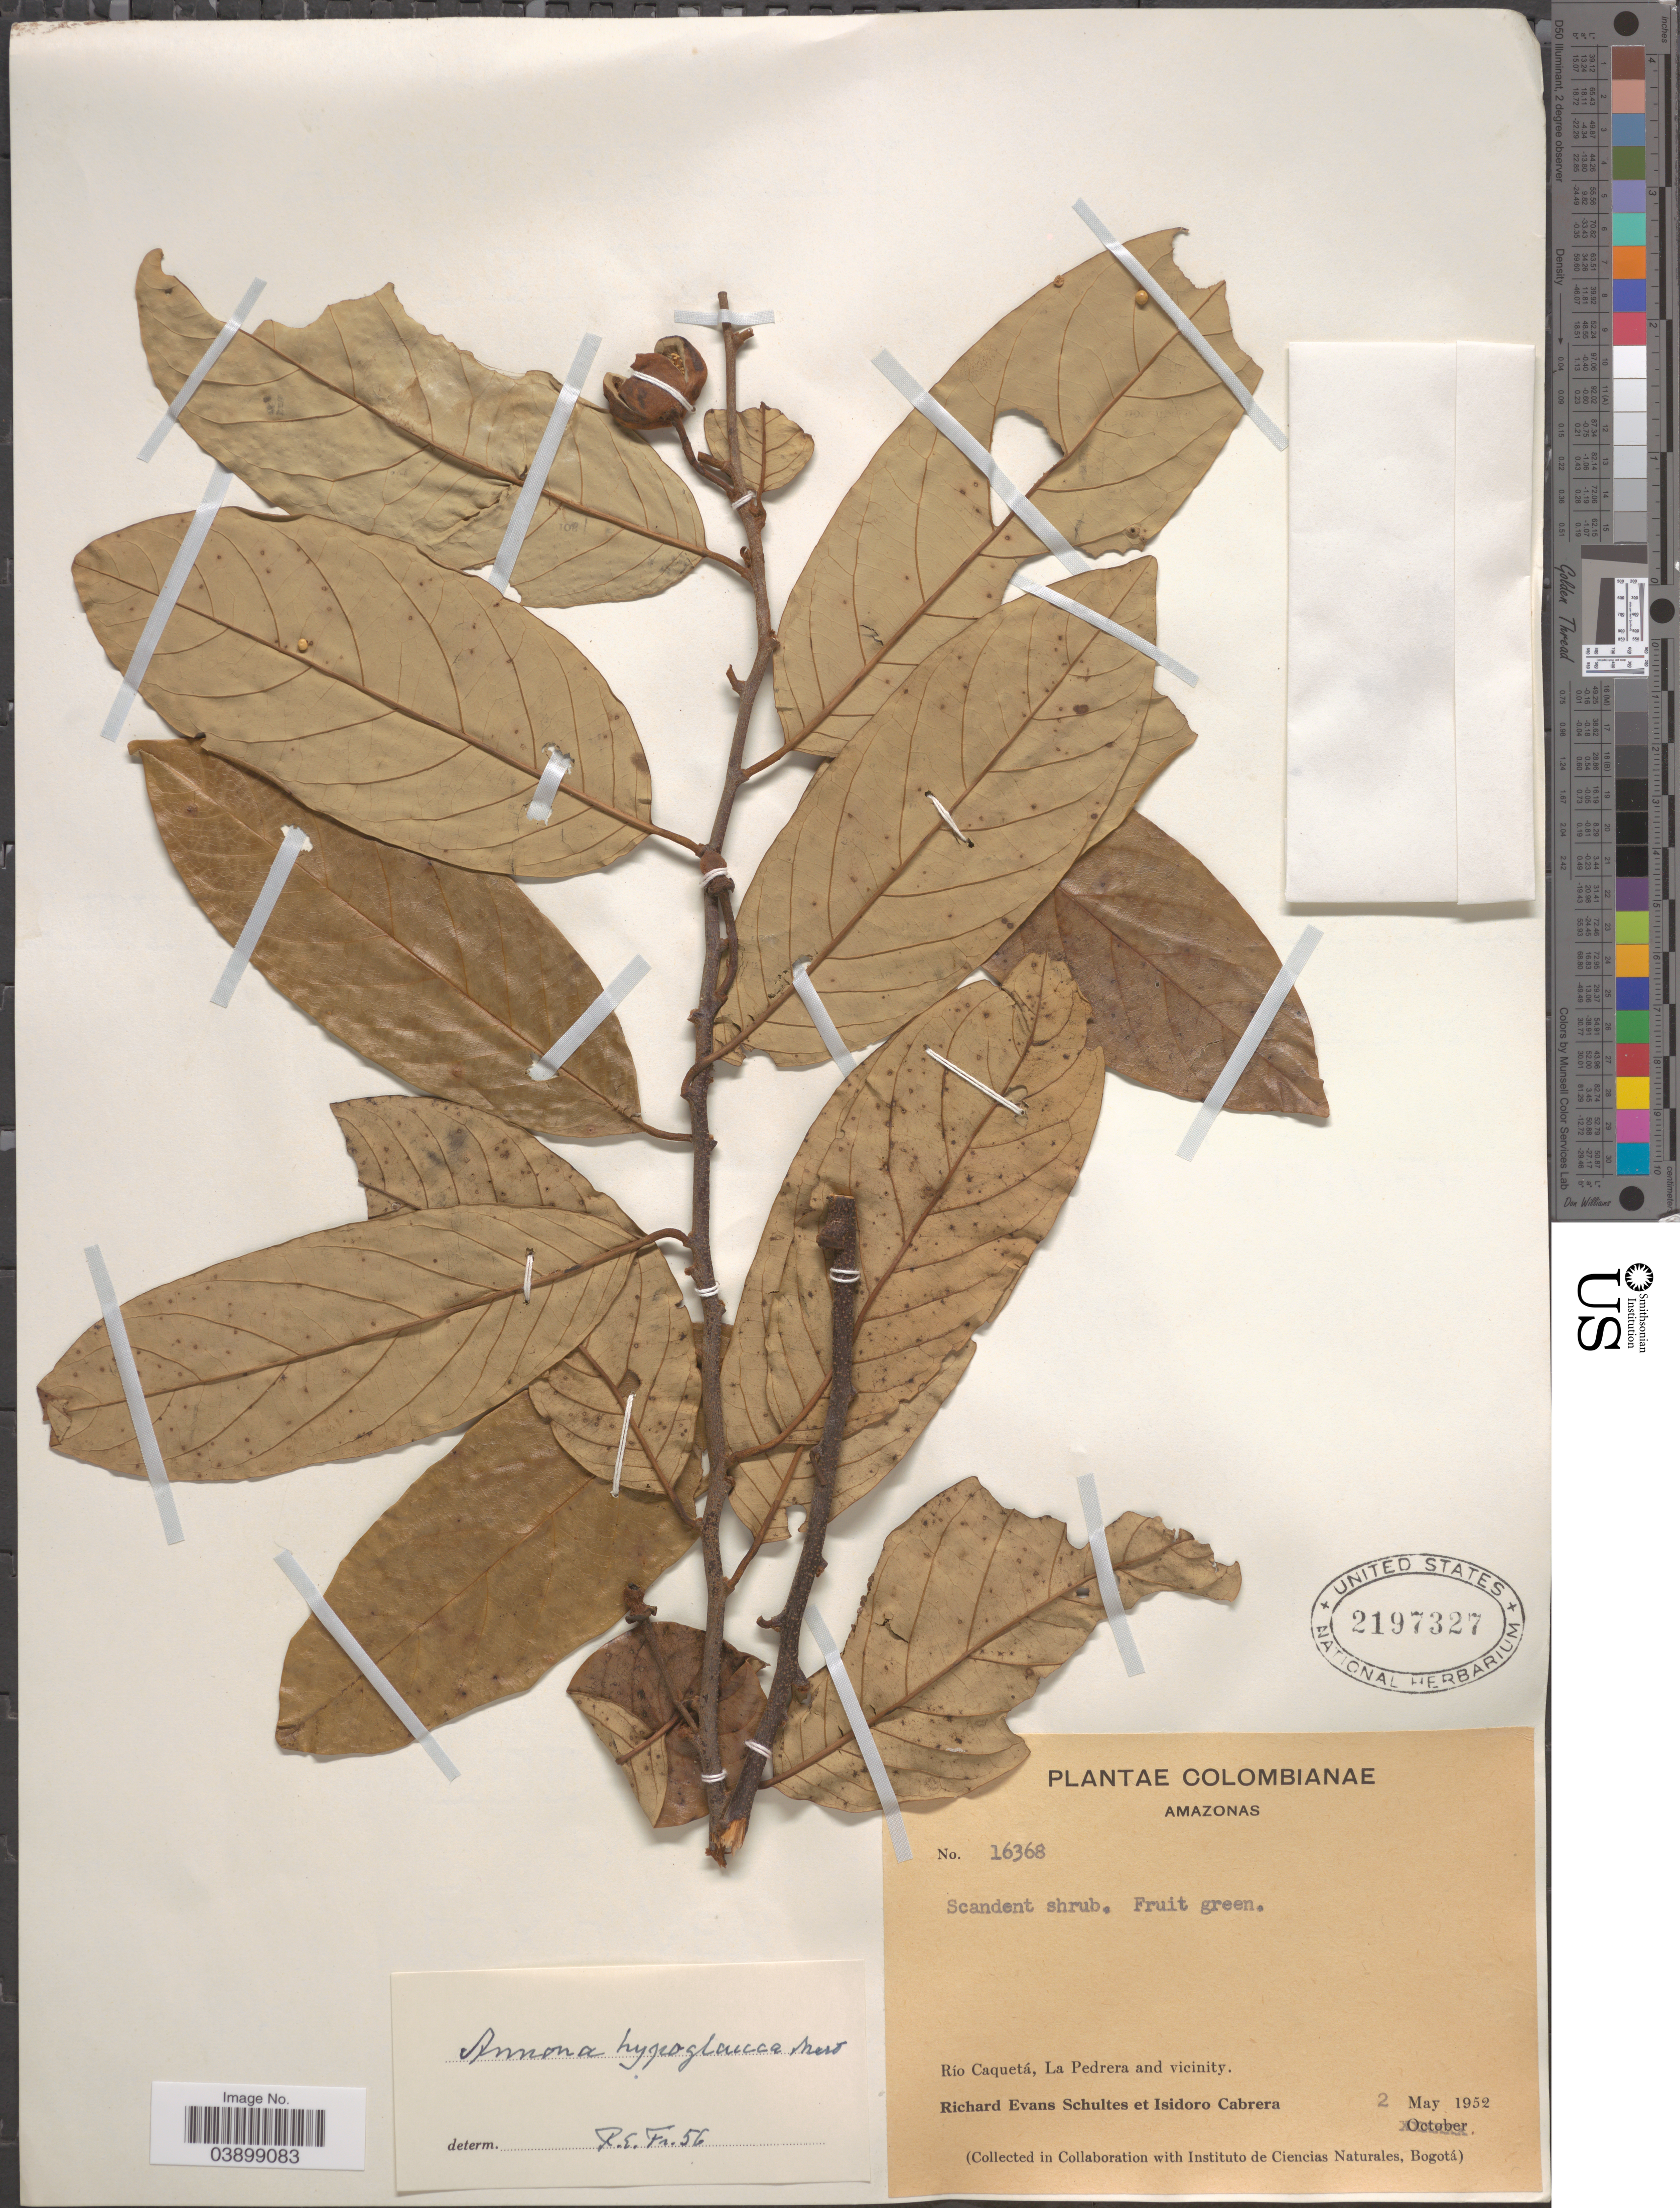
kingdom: Plantae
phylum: Tracheophyta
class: Magnoliopsida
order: Magnoliales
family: Annonaceae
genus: Annona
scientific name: Annona hypoglauca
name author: Mart.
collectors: R. E. Schultes & I. Cabrera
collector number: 16368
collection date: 1952-05-02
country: Colombia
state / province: Amazônas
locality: Río Caquetá, La Pedrera and vicinity.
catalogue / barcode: US 2197327